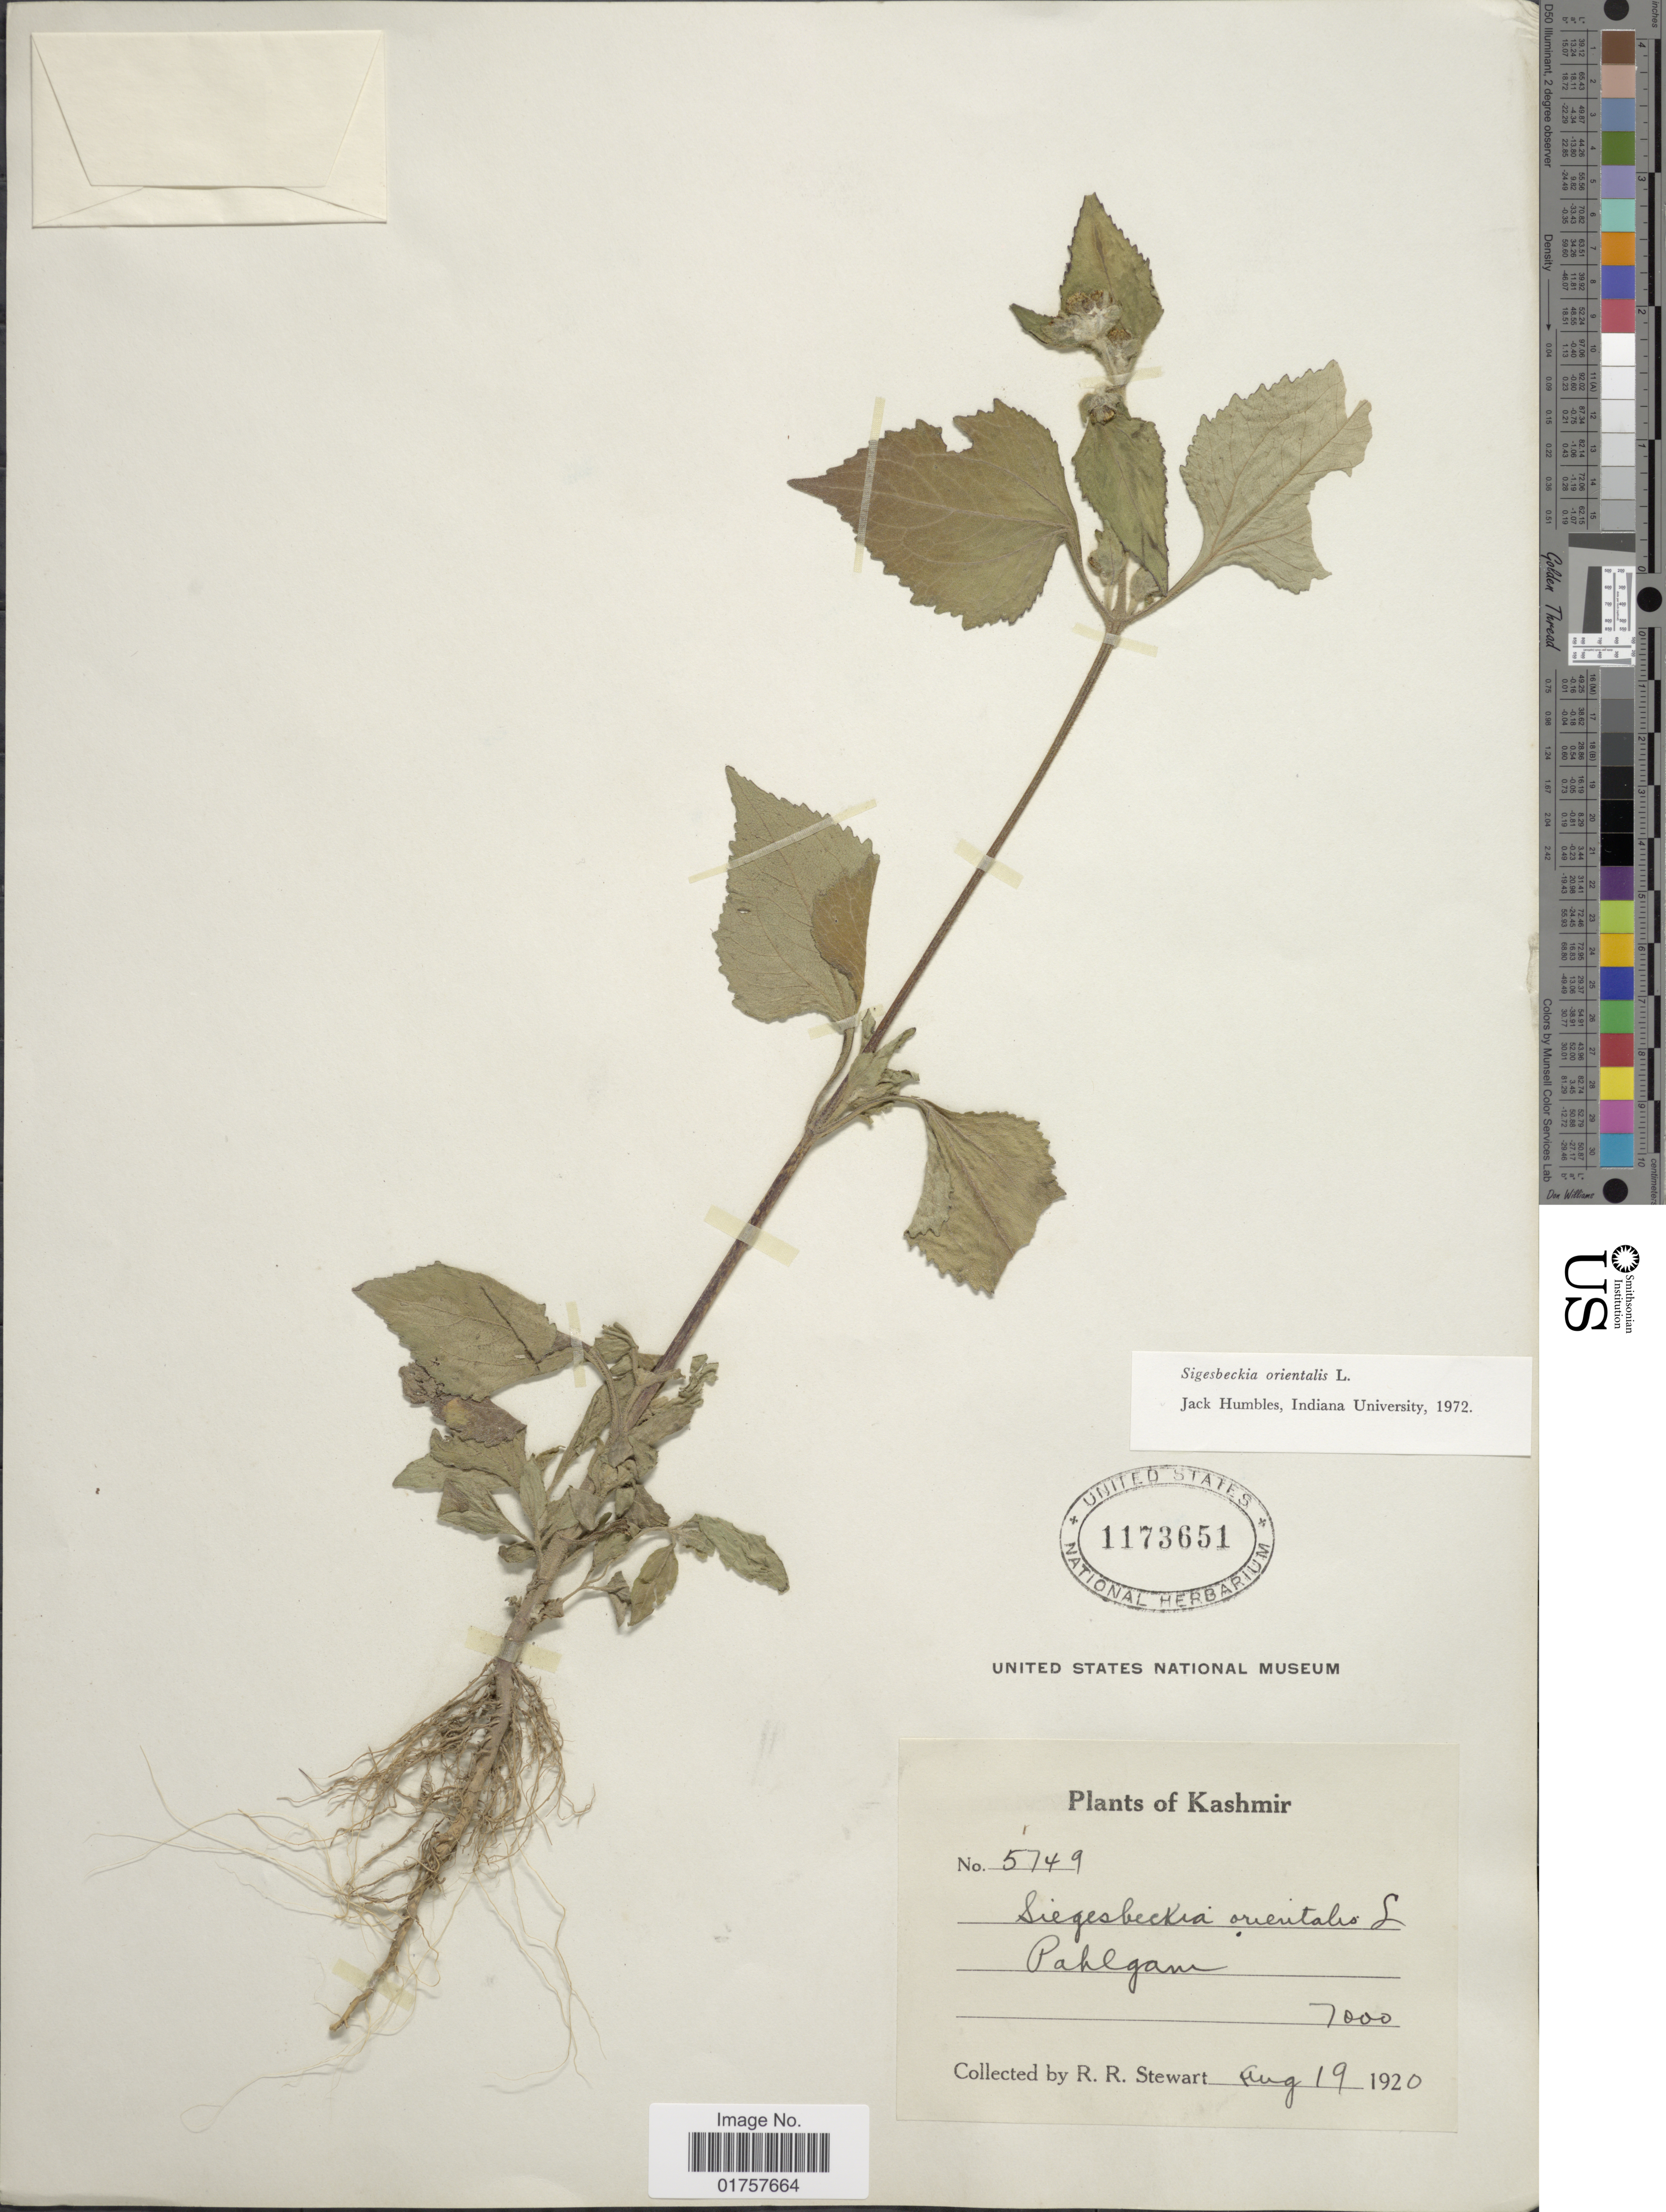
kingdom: Plantae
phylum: Tracheophyta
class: Magnoliopsida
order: Asterales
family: Asteraceae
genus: Sigesbeckia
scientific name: Sigesbeckia orientalis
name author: L.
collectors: R. R. Stewart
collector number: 5749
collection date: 1920-08-19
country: India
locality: Kashmir. Pahlgam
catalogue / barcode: US 1173651